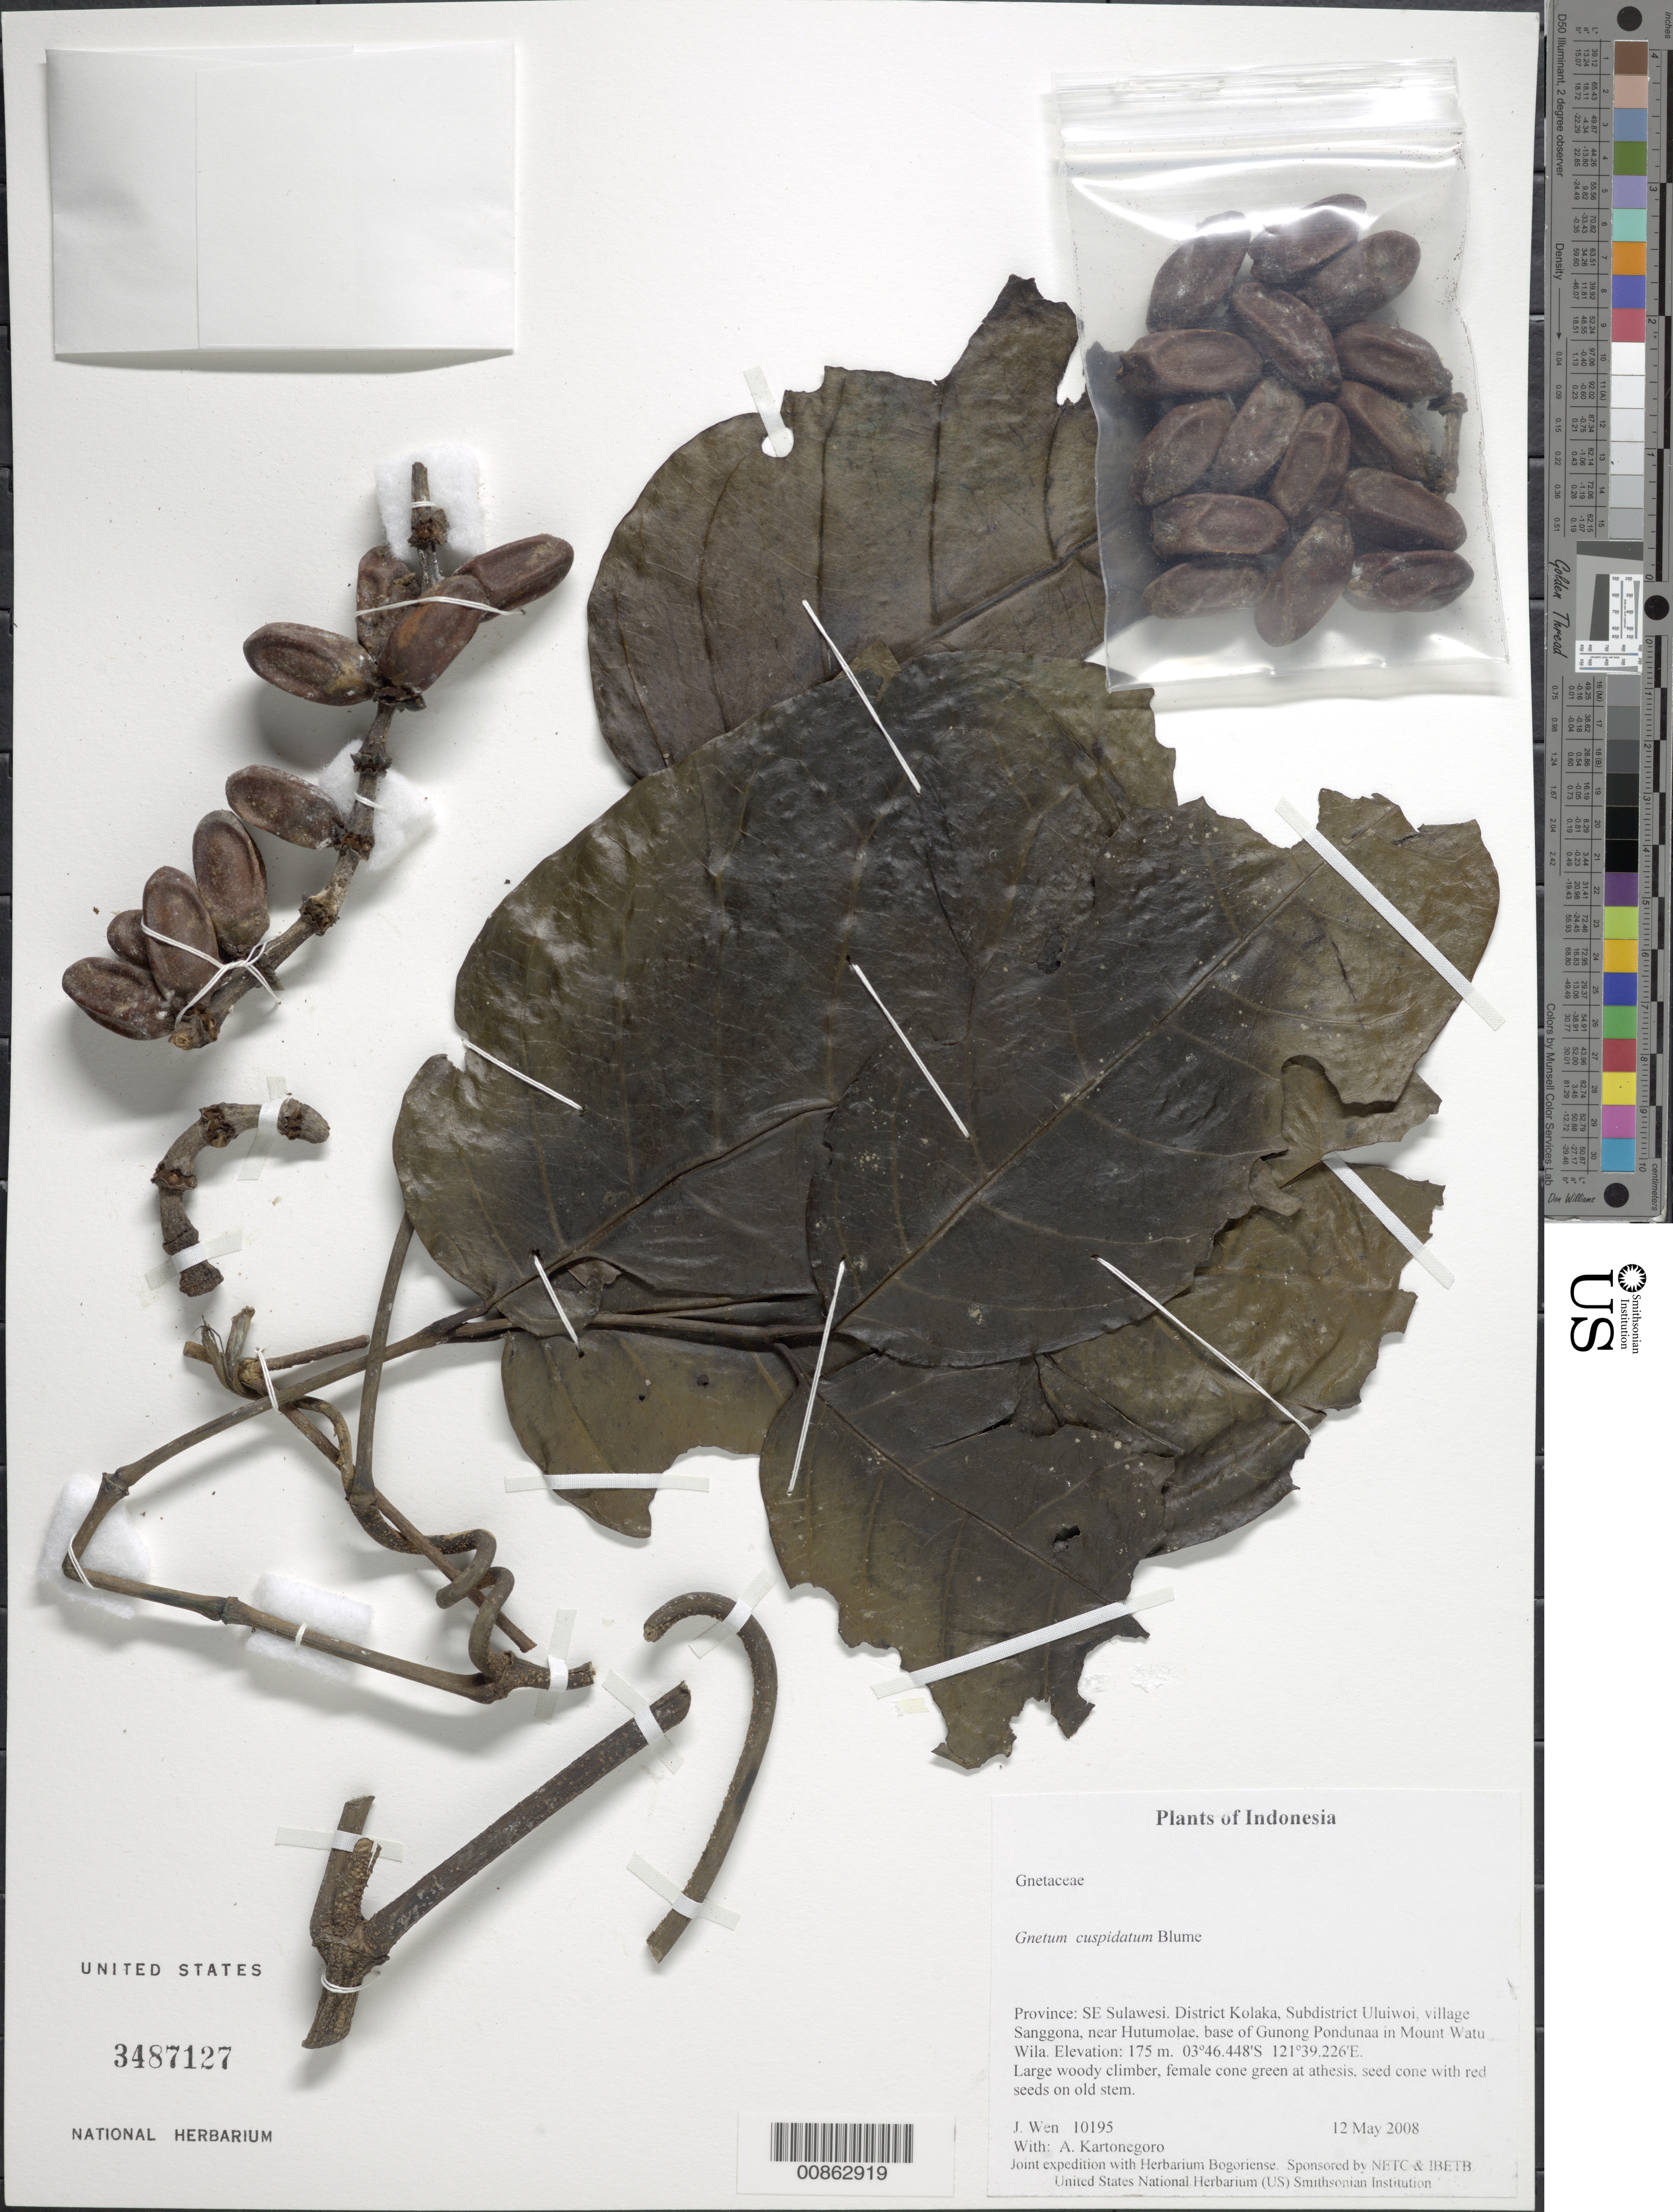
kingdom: Plantae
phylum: Tracheophyta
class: Gnetopsida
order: Gnetales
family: Gnetaceae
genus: Gnetum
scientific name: Gnetum cuspidatum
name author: Blume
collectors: J. Wen & A. Kartonegoro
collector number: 10195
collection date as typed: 12 May 2008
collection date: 2008-05-12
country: Indonesia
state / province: Sulawesi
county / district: Sulawesi Tenggara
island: Sulawesi [Celebes]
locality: District Kolaka, Subdistrict Uluiwoi, village Sanggona, near Hutumolae, base of Gunong Pondunaa in Mount Watu Wila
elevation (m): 175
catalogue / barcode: US 3487127